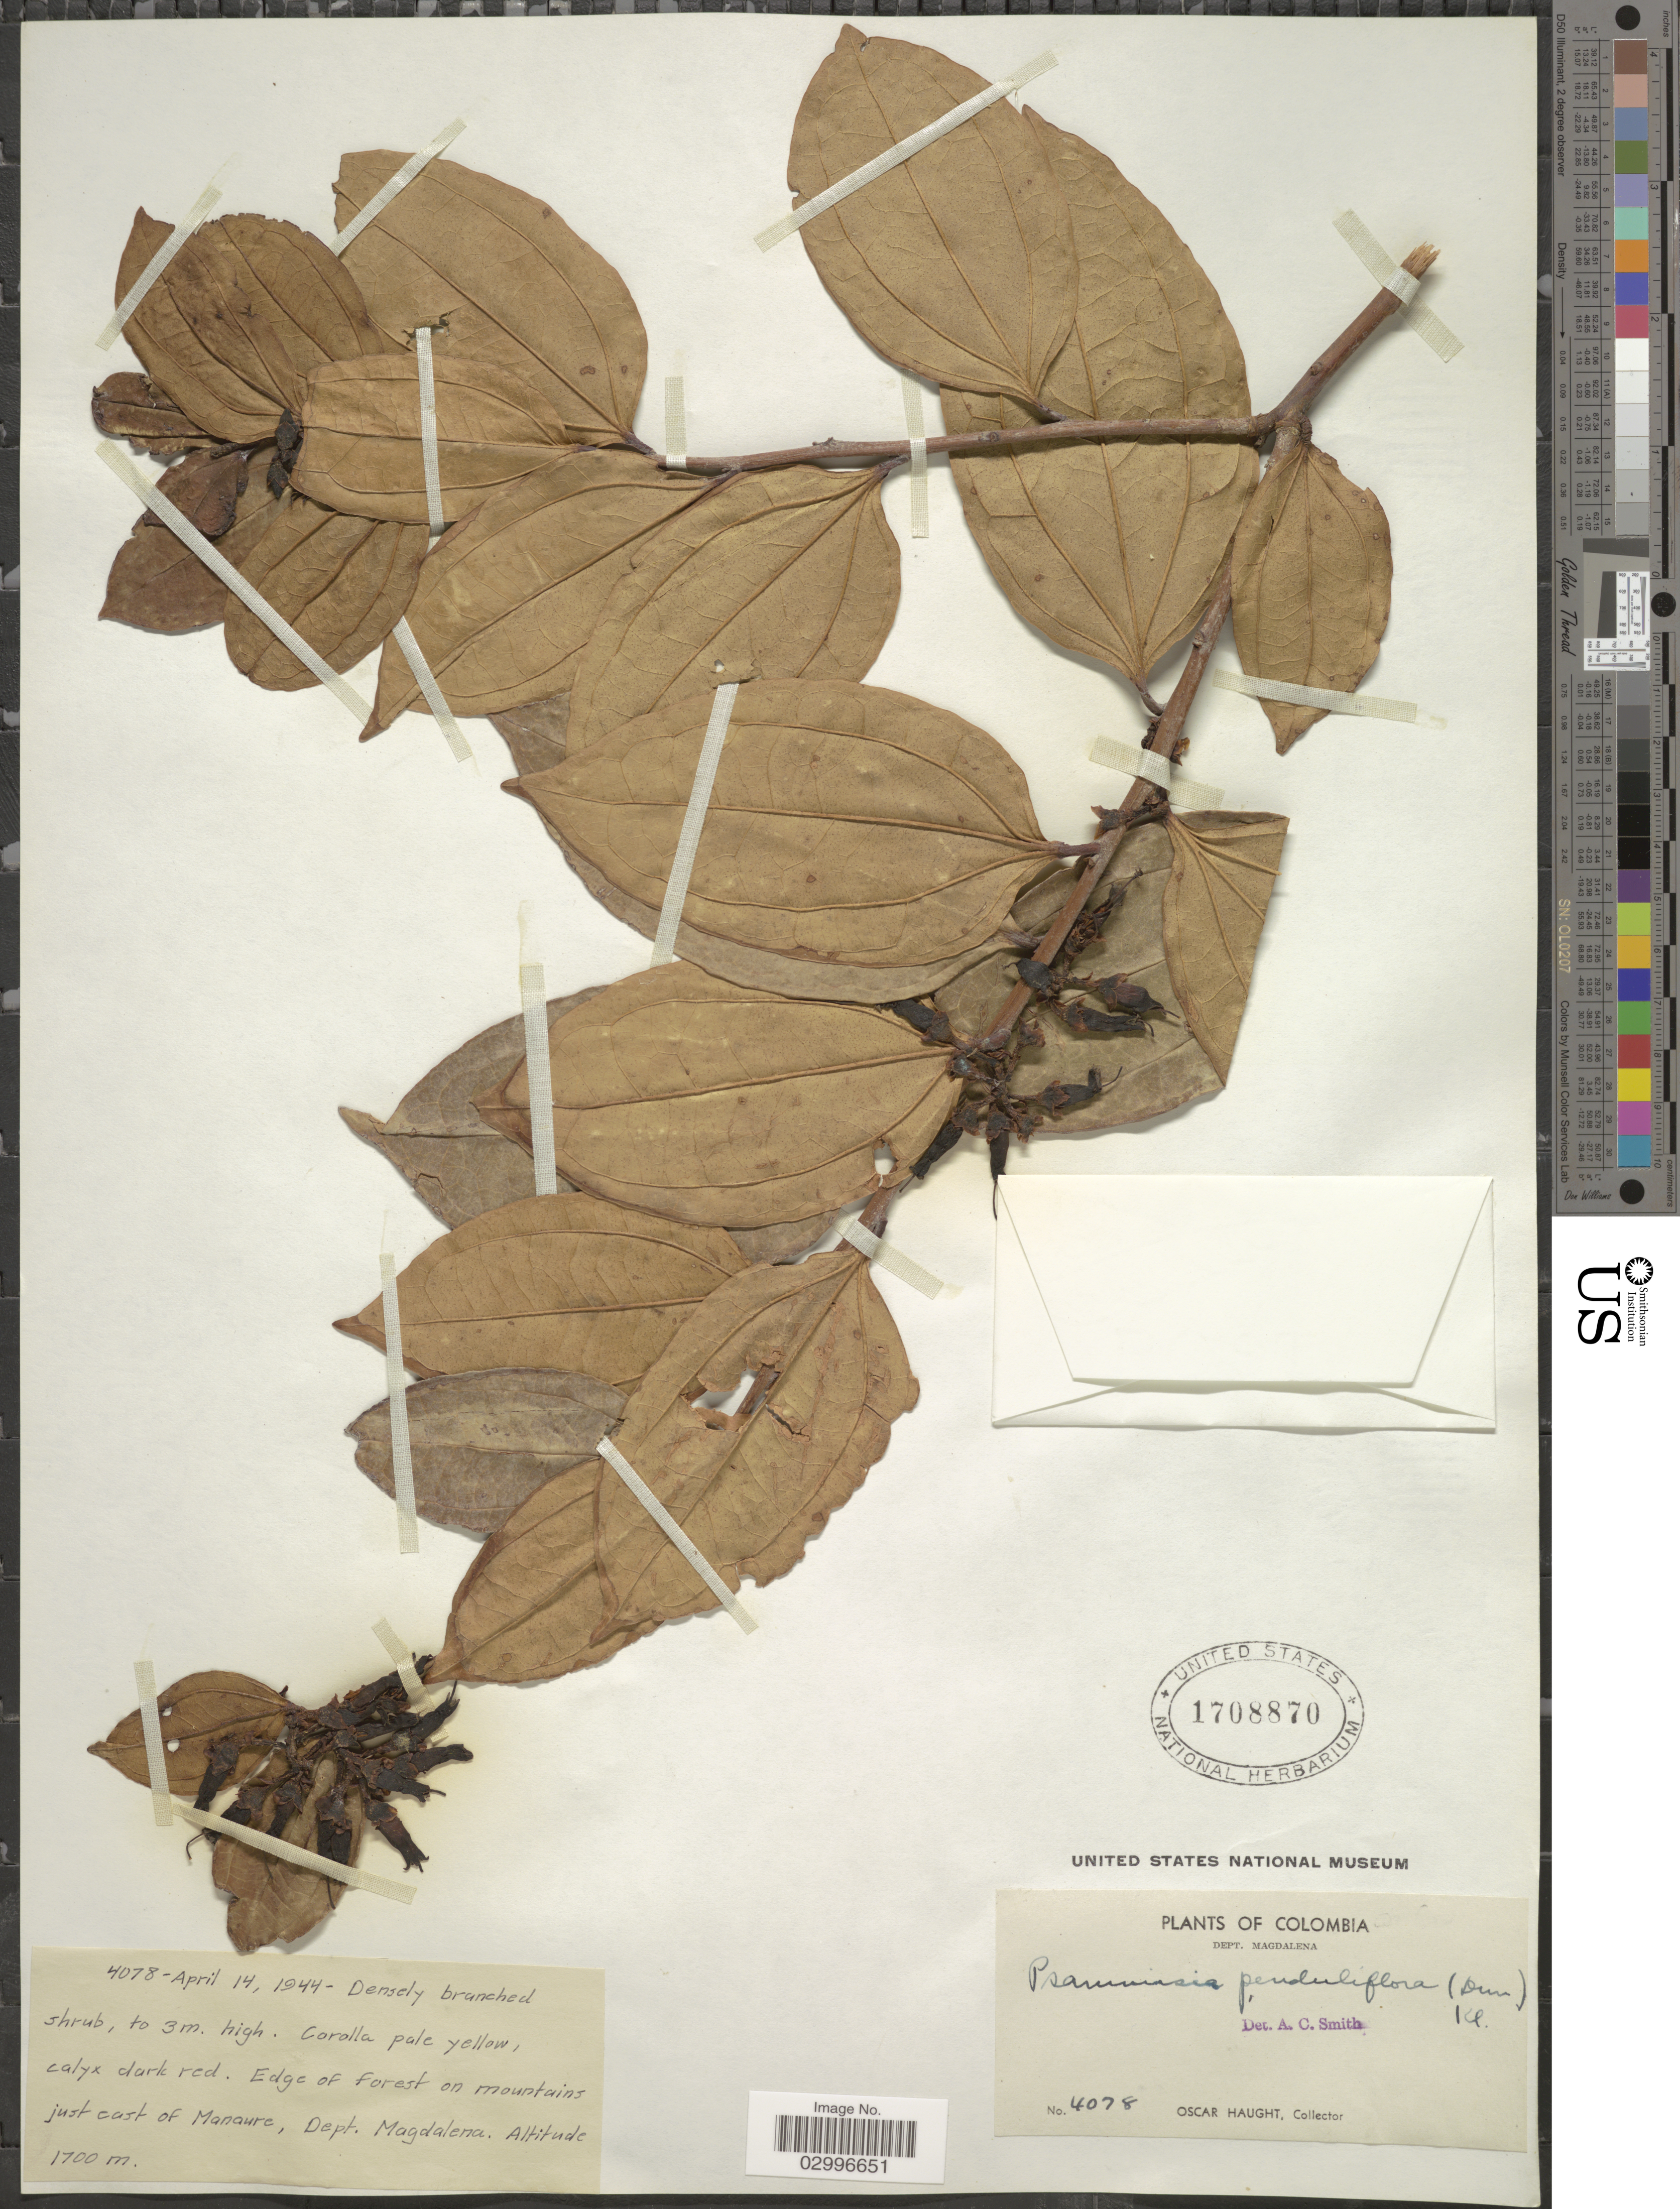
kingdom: Plantae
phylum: Tracheophyta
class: Magnoliopsida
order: Ericales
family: Ericaceae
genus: Psammisia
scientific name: Psammisia penduliflora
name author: (Dunal) Klotzsch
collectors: O. Haught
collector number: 4078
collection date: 1944-04-14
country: Colombia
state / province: Magdalena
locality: Dept. Magdalena. Edge of forest on mountains just east of Manaure.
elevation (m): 1700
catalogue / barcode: US 1708870